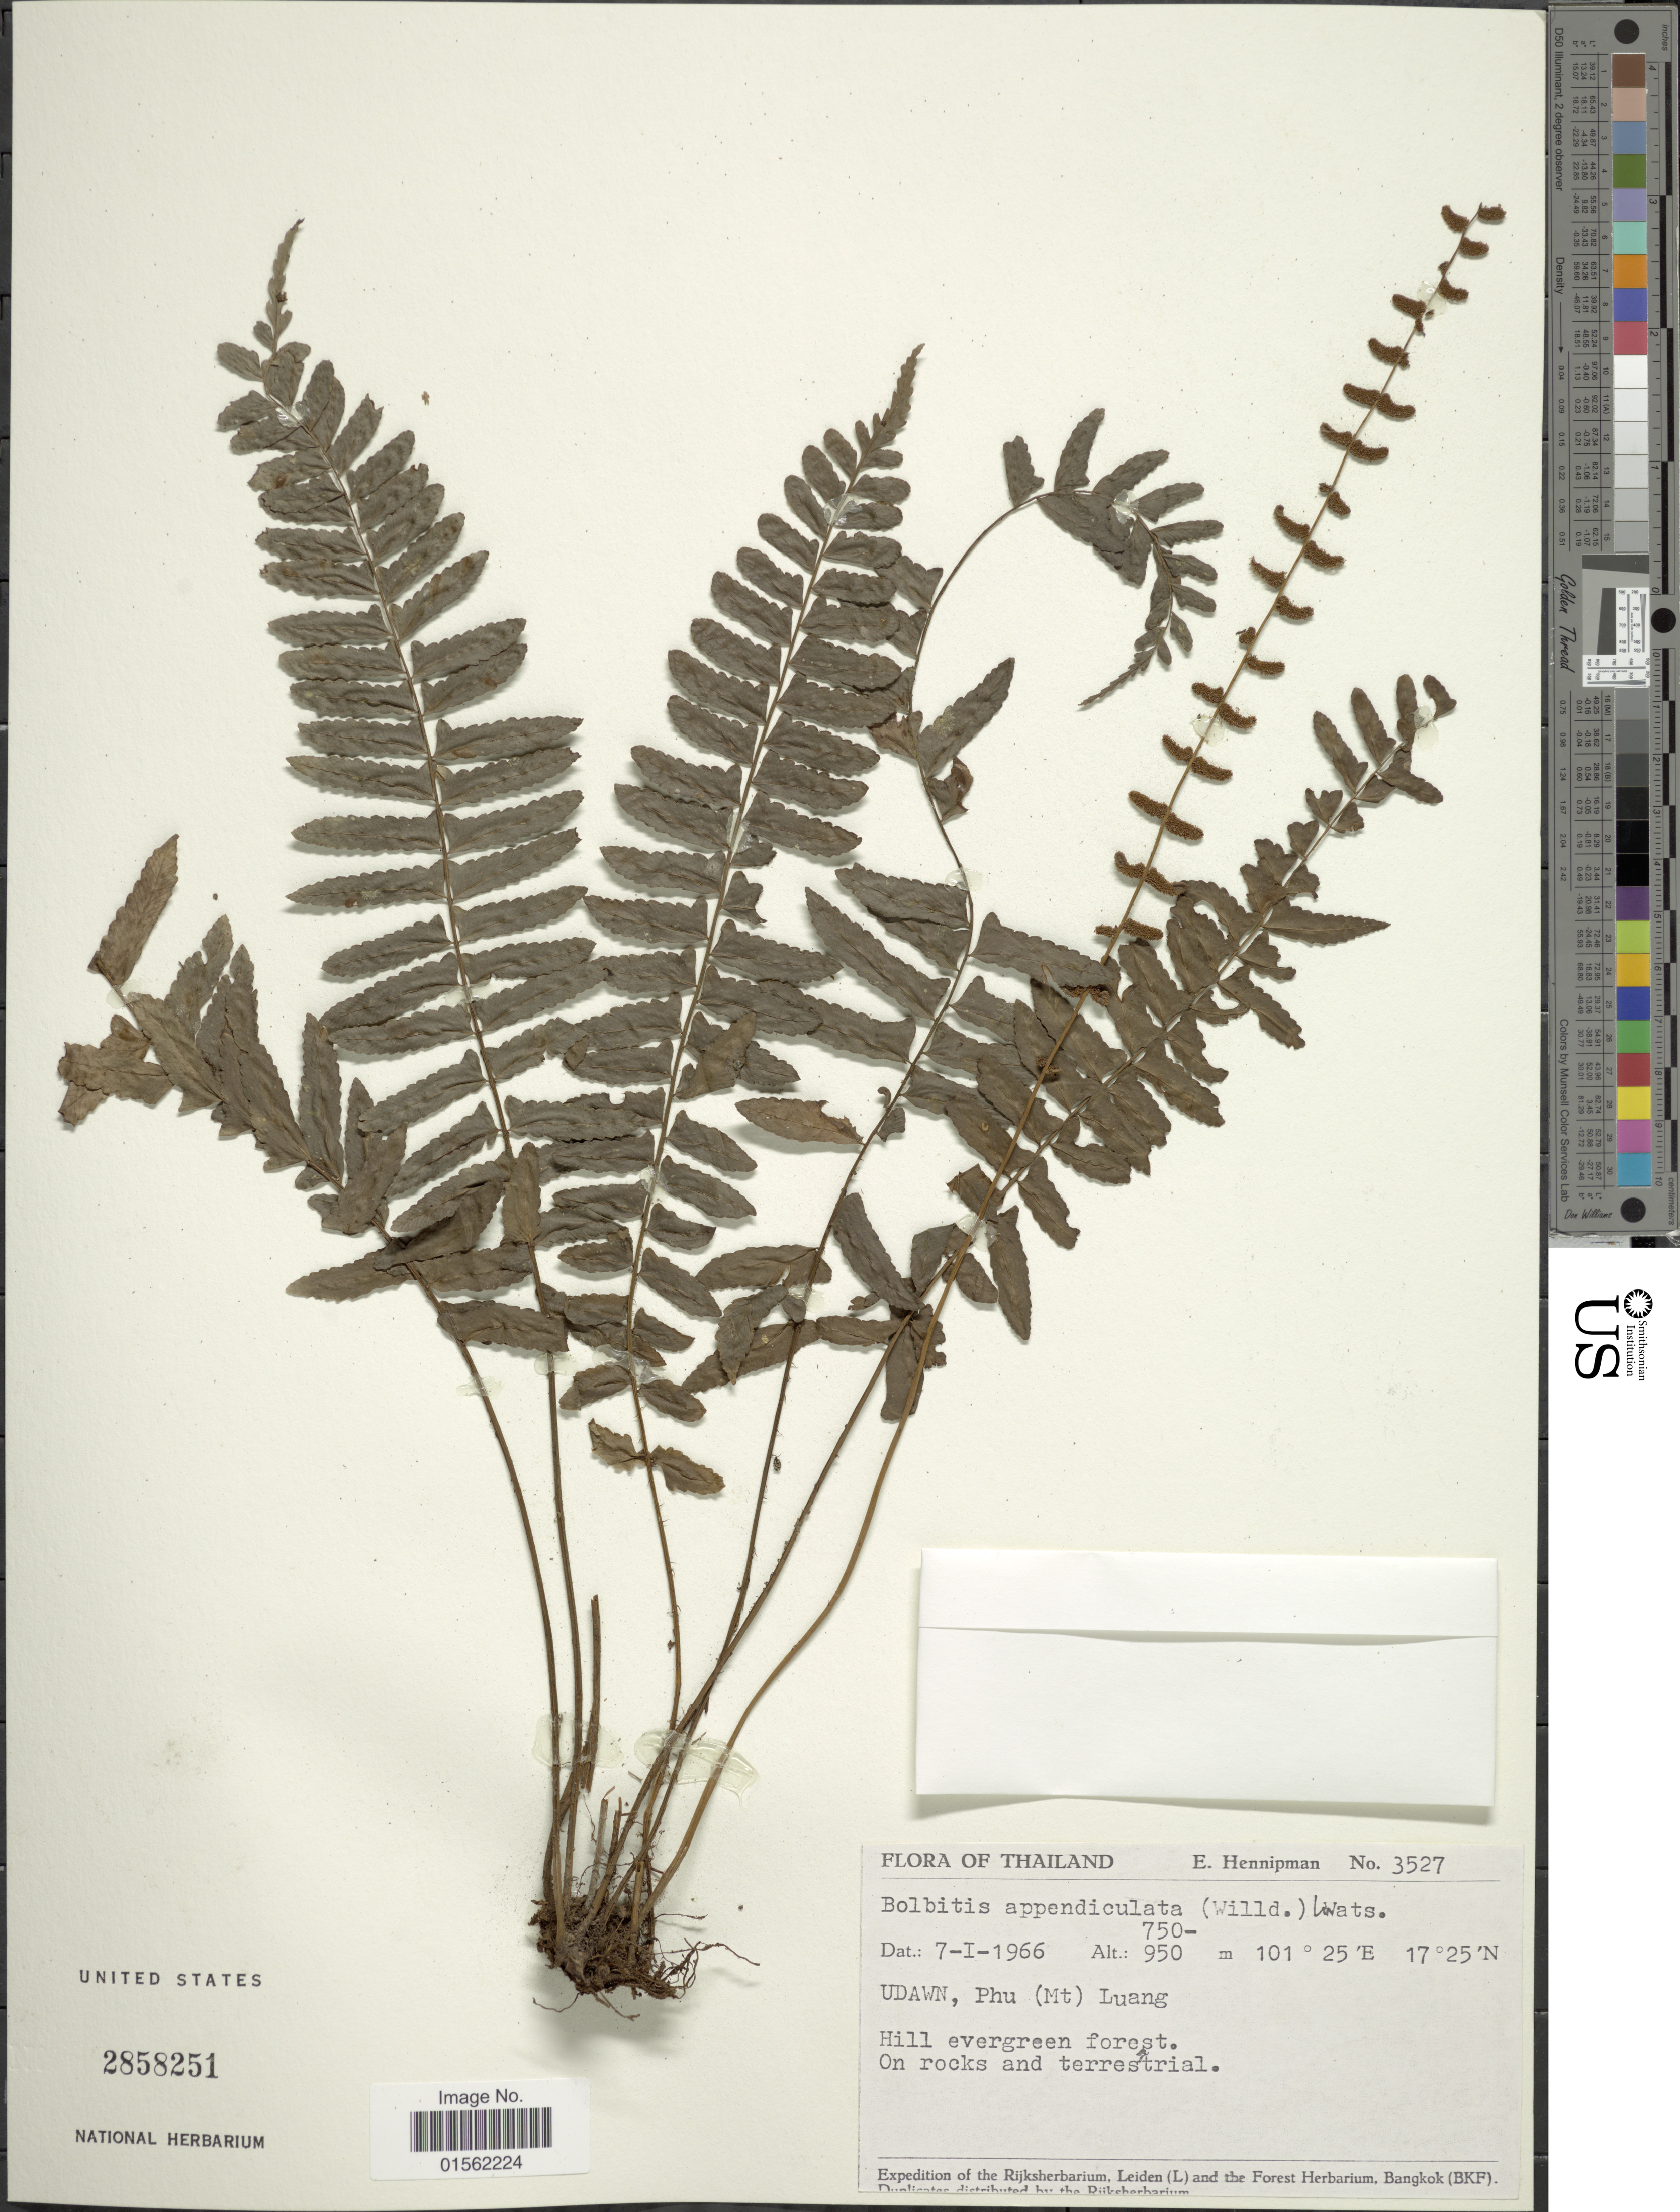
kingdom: Plantae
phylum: Tracheophyta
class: Polypodiopsida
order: Polypodiales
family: Dryopteridaceae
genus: Bolbitis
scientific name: Bolbitis appendiculata var. appendiculata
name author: (Willd.) K. Iwats.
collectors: E. Hennipman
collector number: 3527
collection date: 1966-01-07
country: Thailand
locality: Udawn, Phu (Mt) Luang Hill evergreen forest.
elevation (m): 750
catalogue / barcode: US 2858251